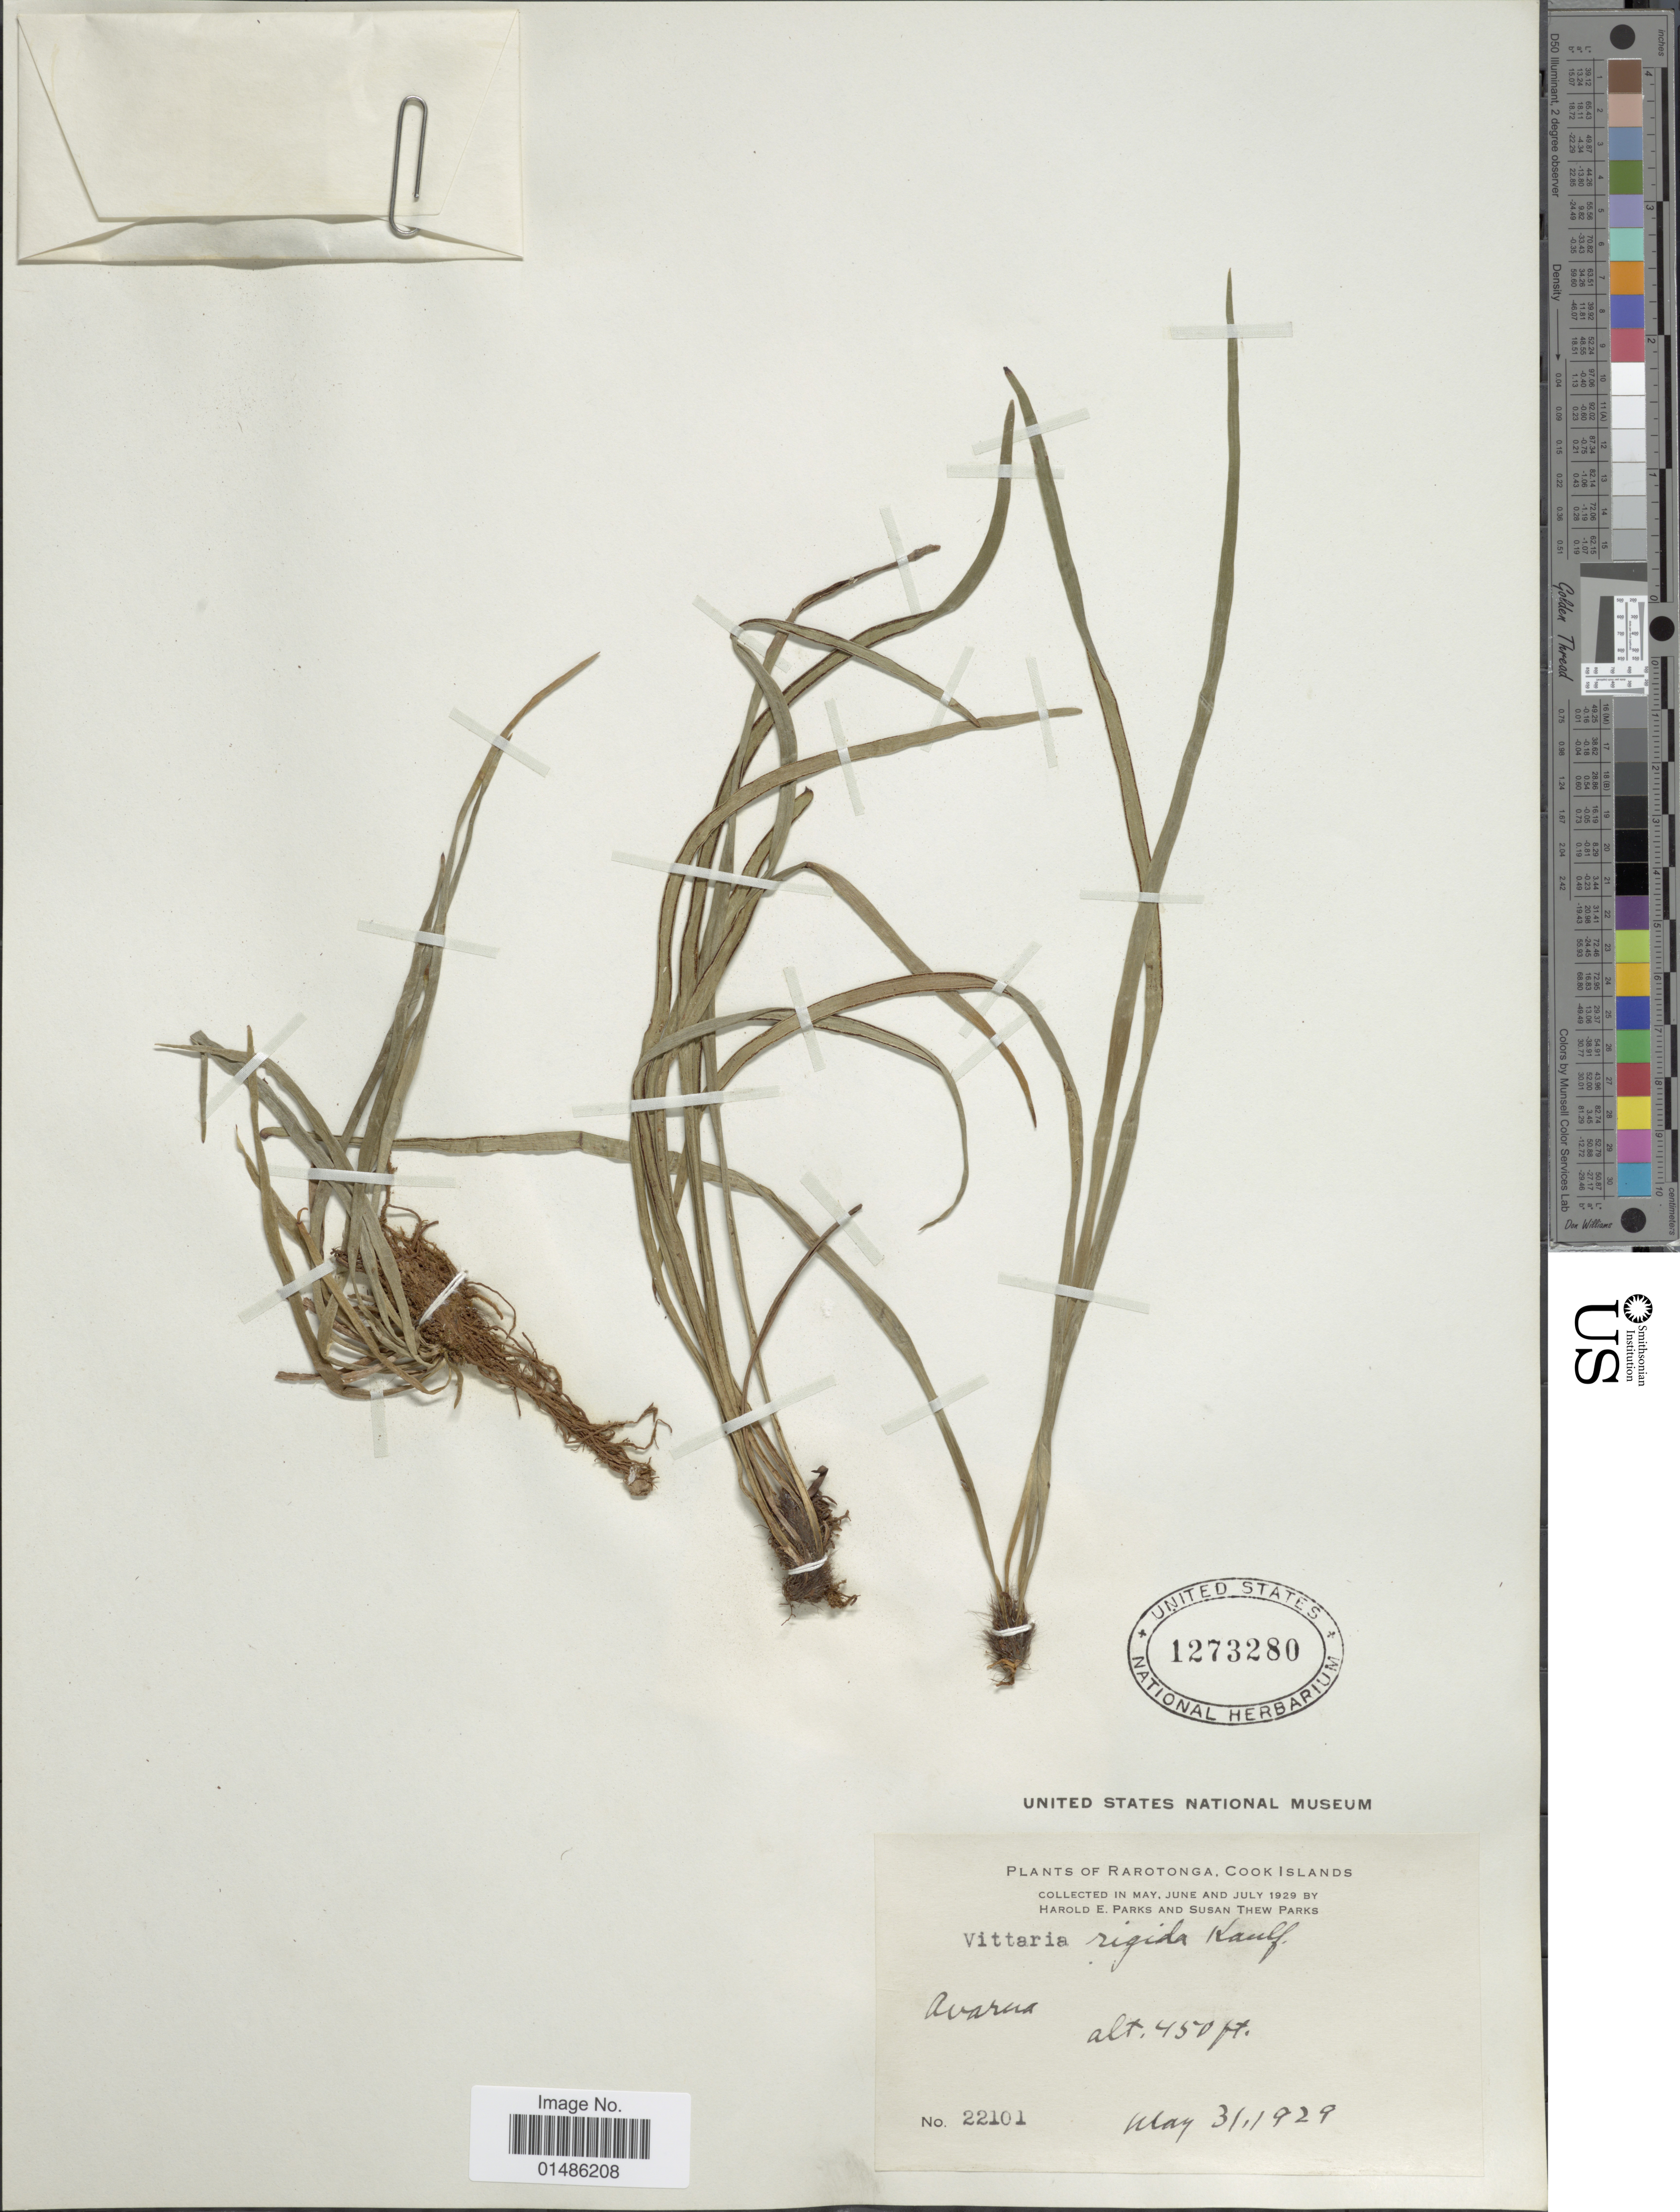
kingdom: Plantae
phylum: Tracheophyta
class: Polypodiopsida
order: Polypodiales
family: Pteridaceae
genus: Haplopteris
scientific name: Haplopteris ensiformis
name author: (Sw.) E.H. Crane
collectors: H. E. Parks & S. Parks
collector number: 22101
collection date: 1929-05-31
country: Cook Islands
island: Rarotonga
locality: Rarotonga. Avarua.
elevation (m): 137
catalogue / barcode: US 1273280